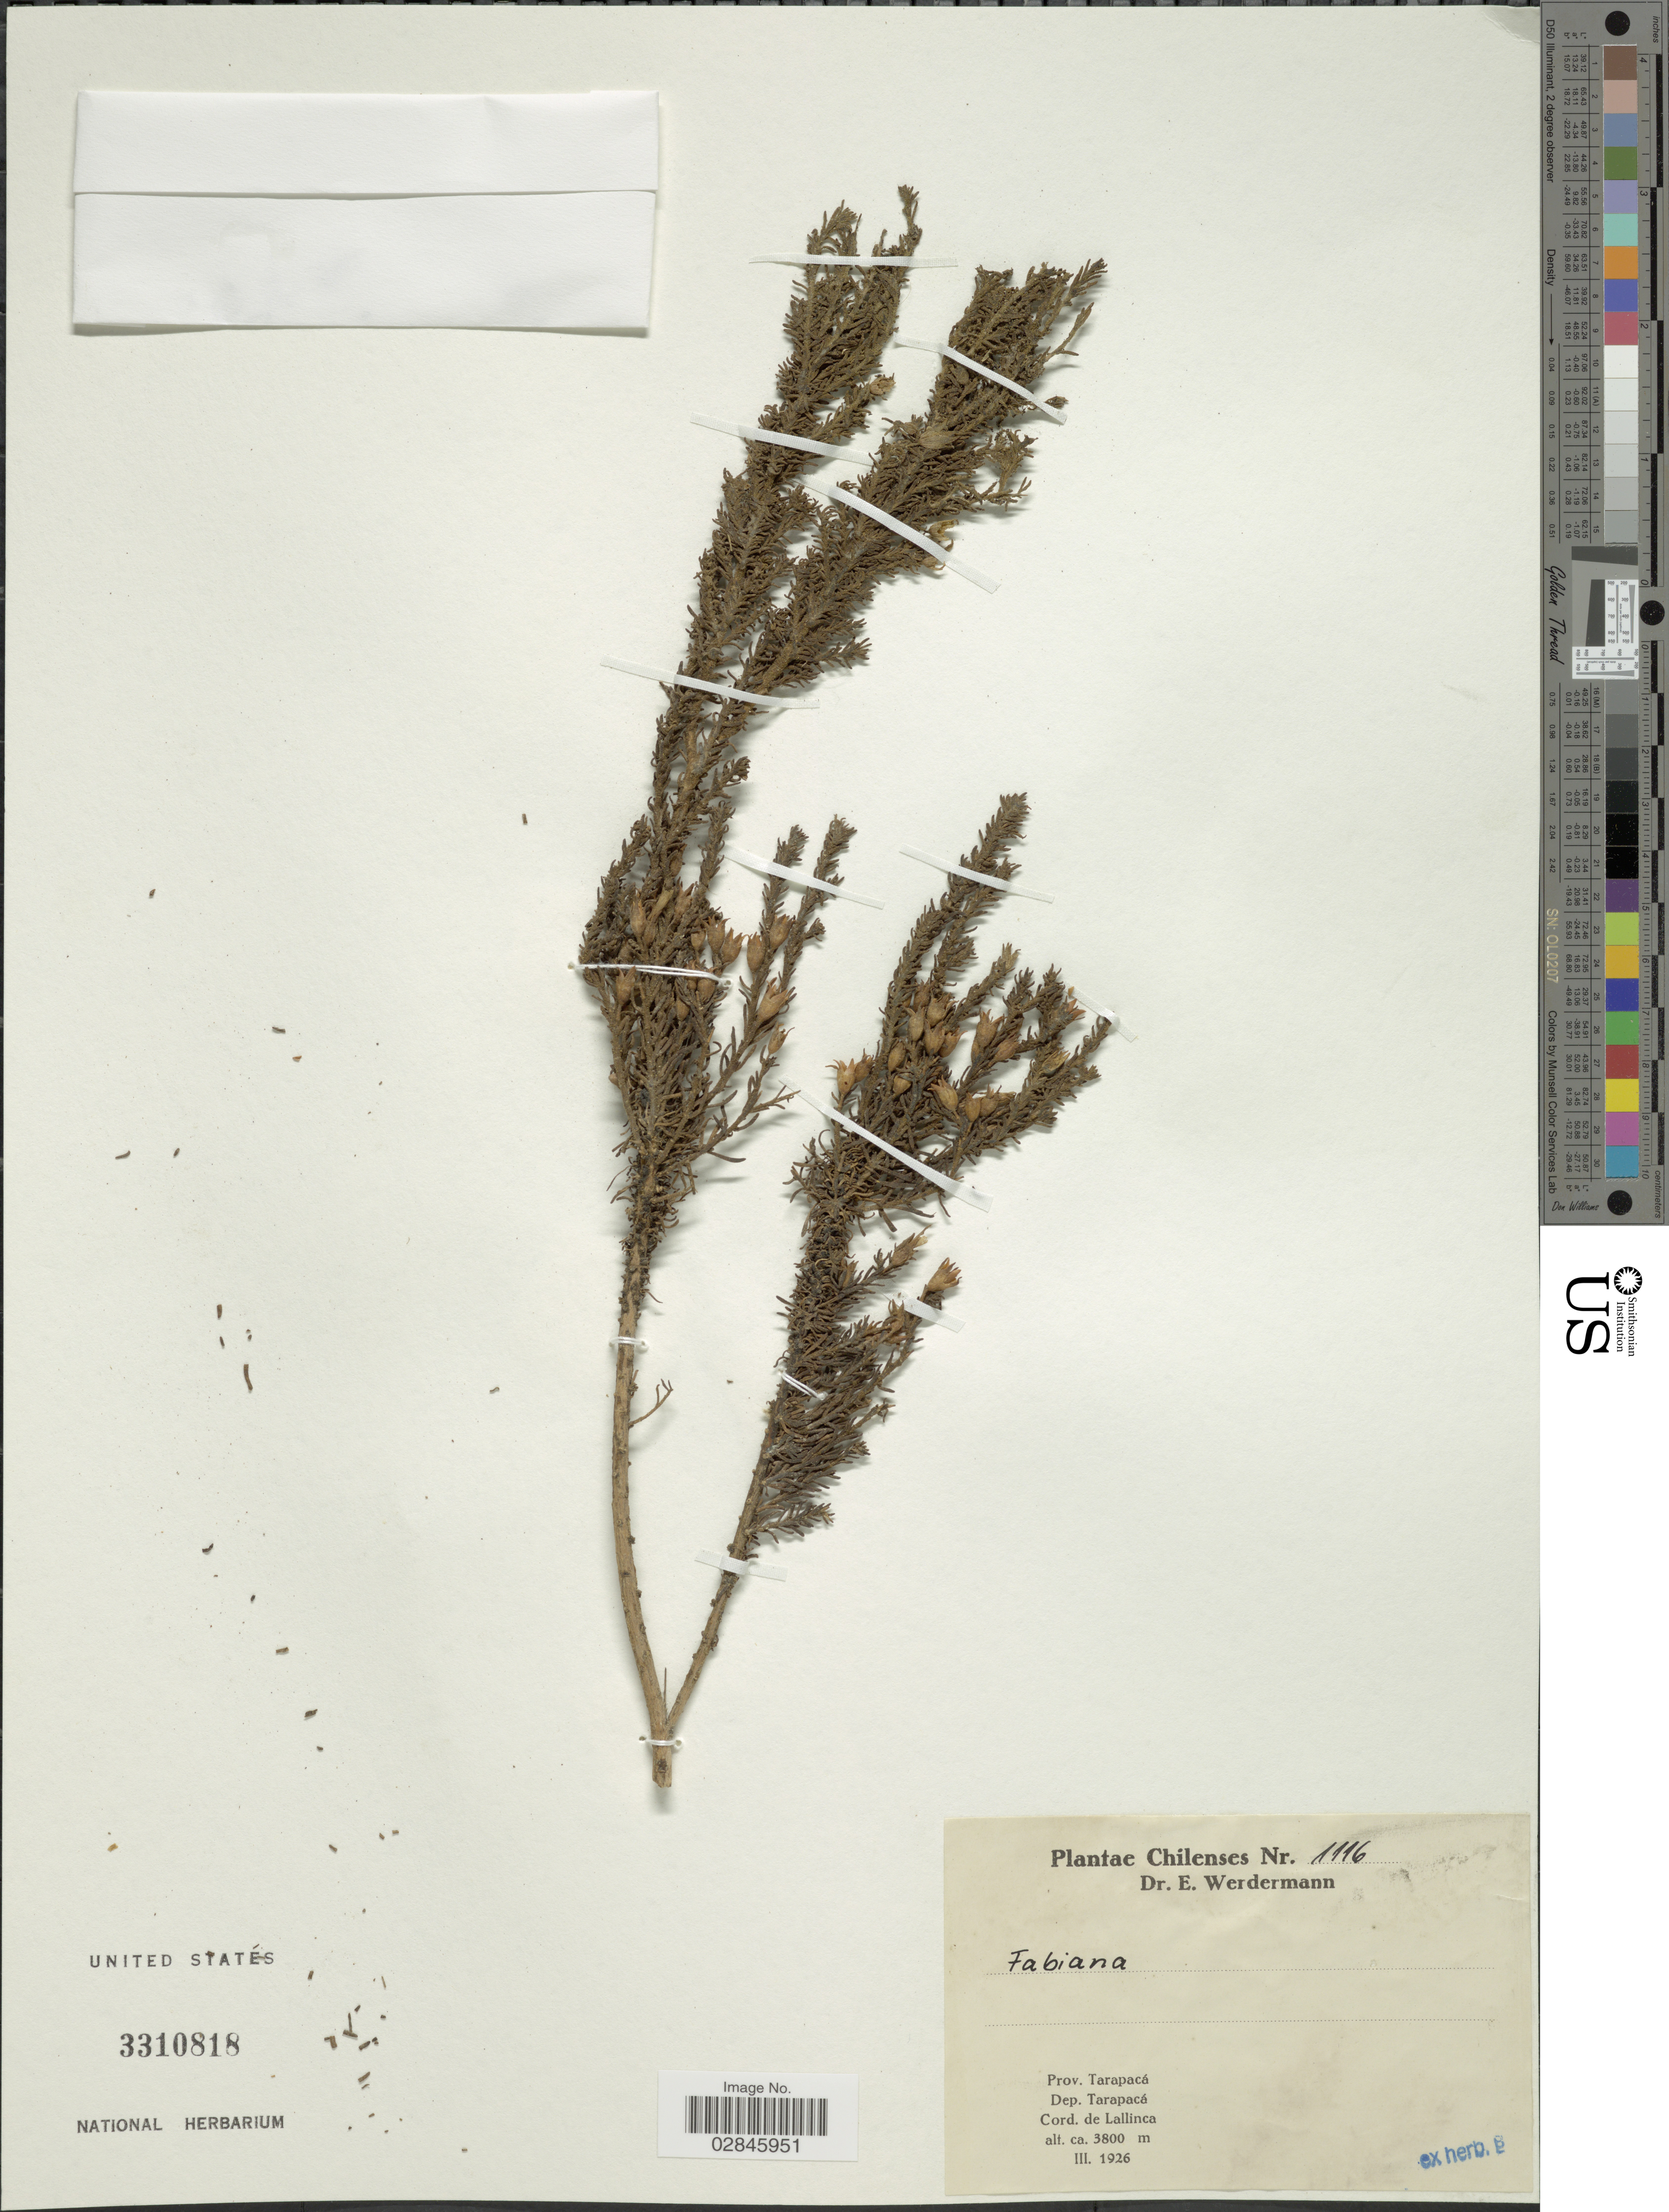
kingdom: Plantae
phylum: Tracheophyta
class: Magnoliopsida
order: Solanales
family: Solanaceae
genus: Fabiana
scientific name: Fabiana sp.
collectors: E. Werdermann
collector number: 1116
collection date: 1926-03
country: Chile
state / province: Tarapacá (I)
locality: Dep. Tarapacá. Cord. de Lallinca.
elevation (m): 3800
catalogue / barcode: US 3310818